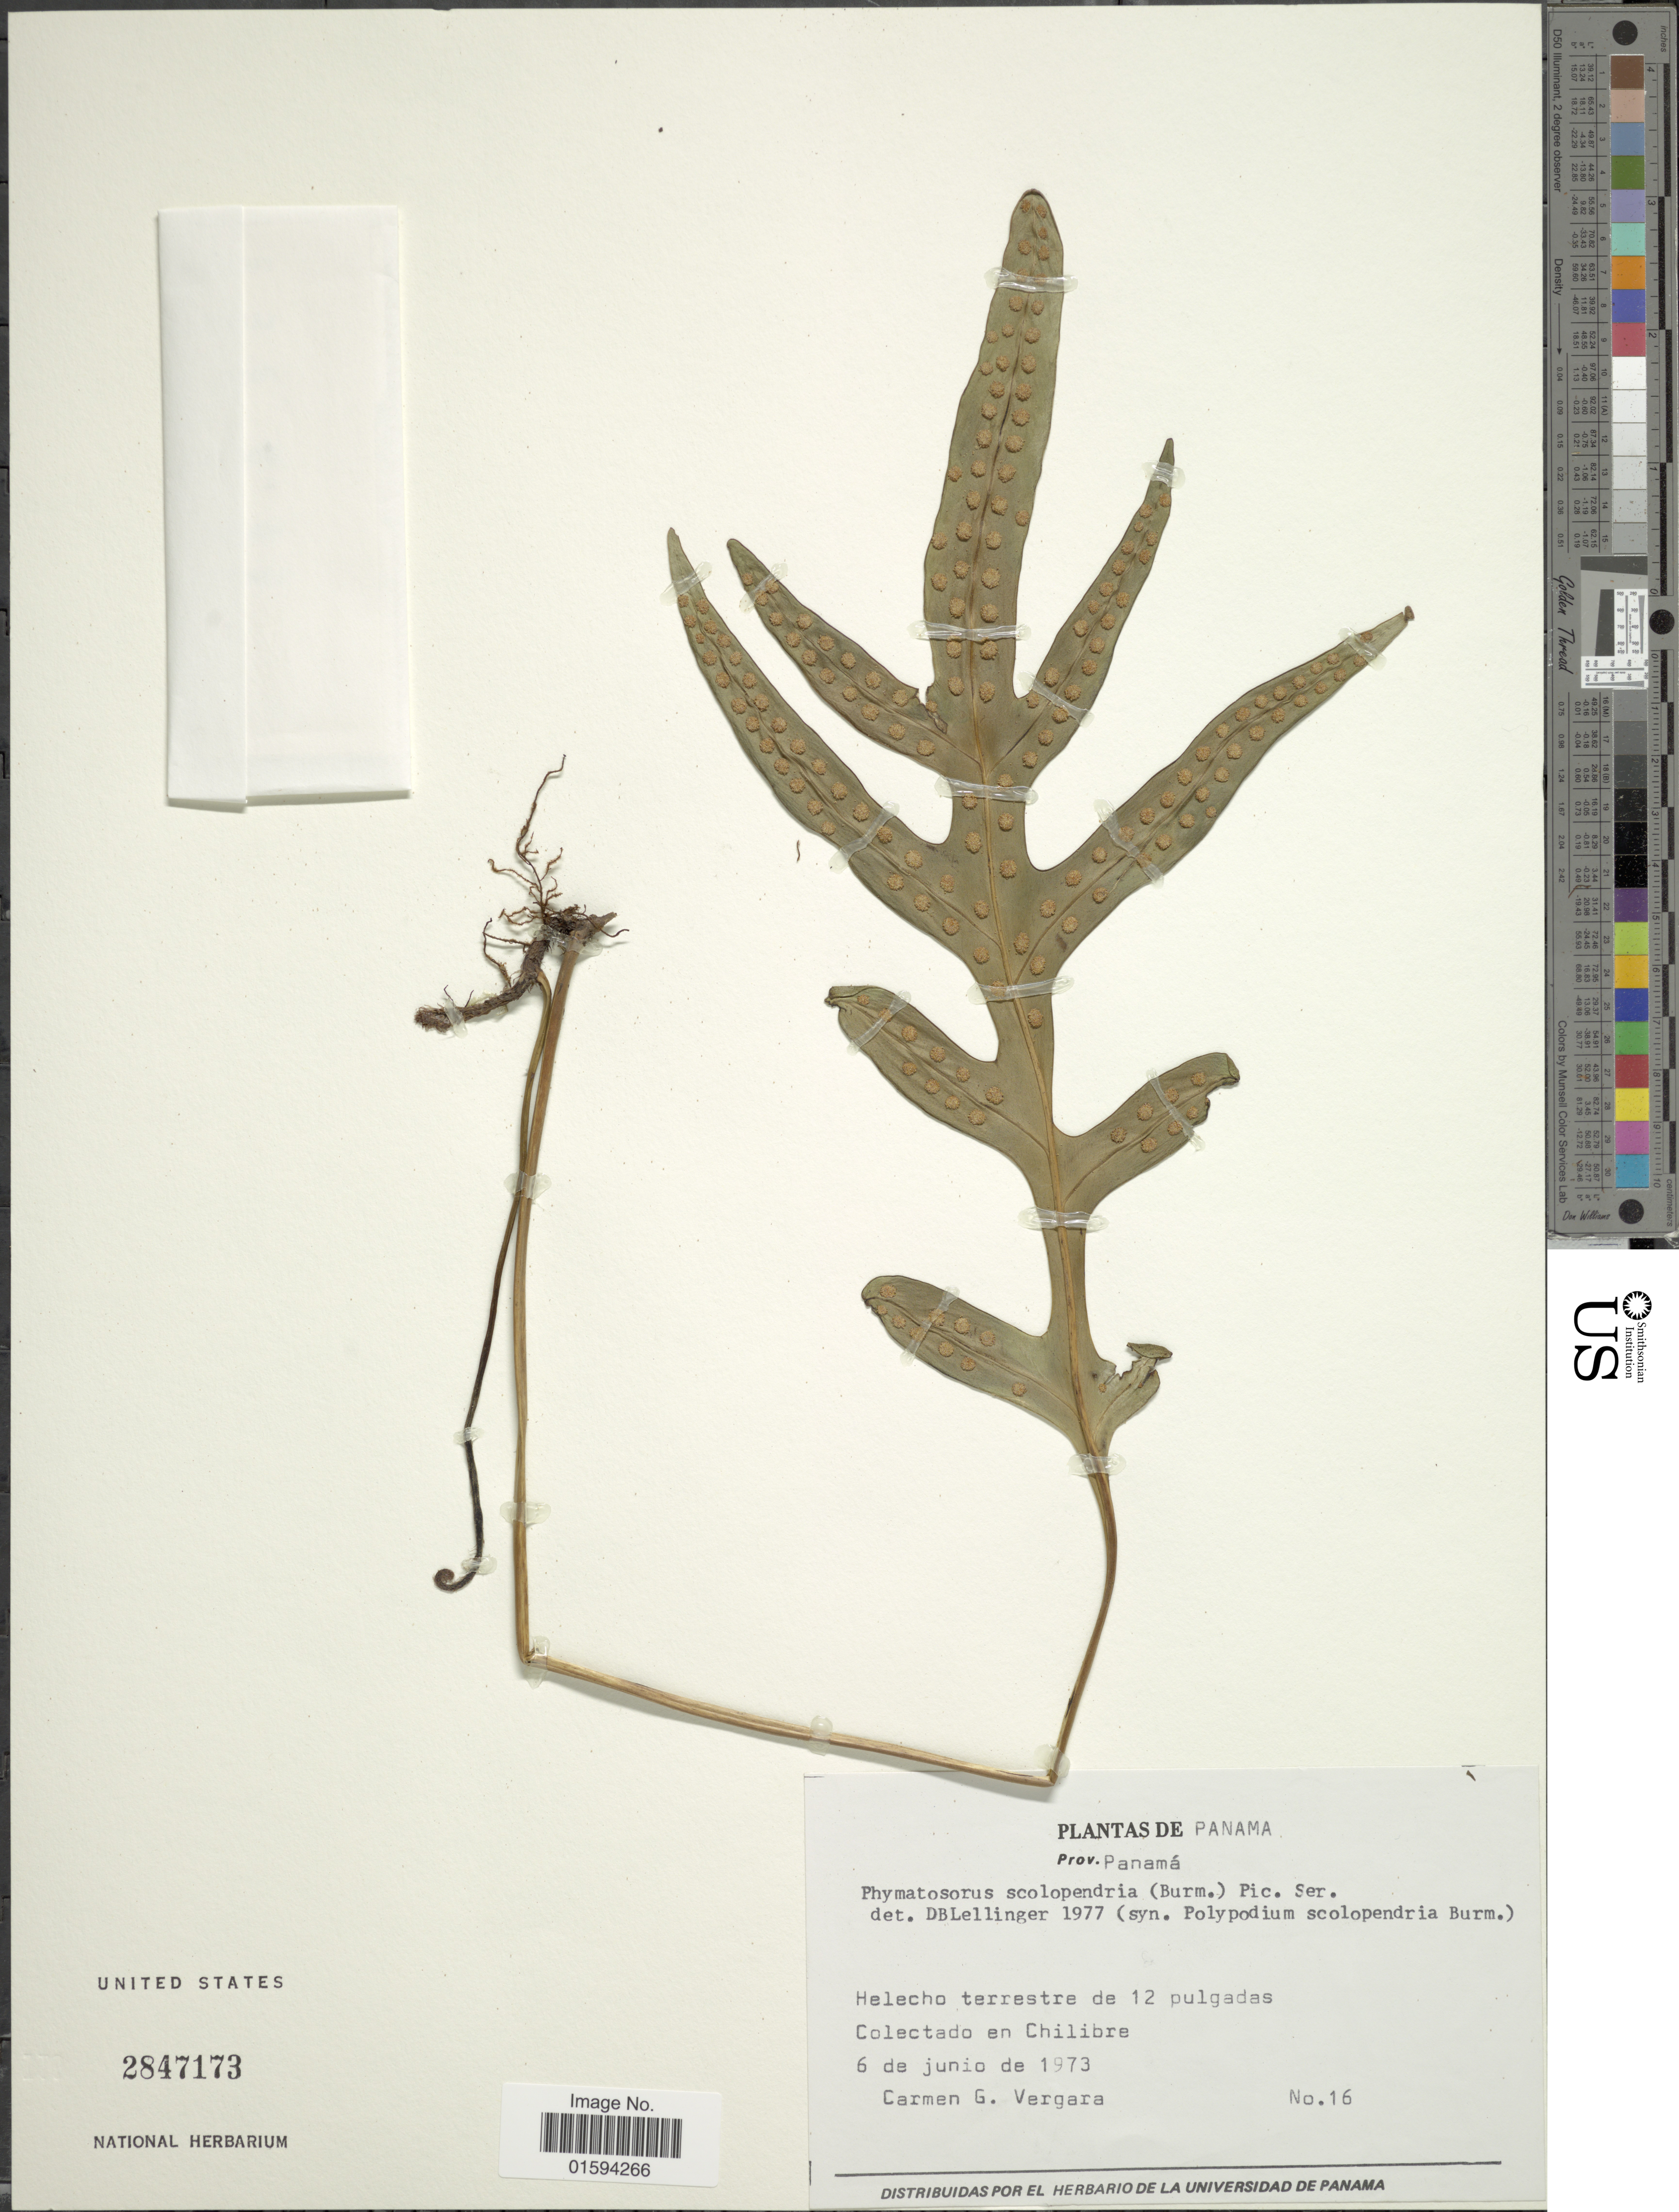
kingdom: Plantae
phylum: Tracheophyta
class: Polypodiopsida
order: Polypodiales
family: Polypodiaceae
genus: Polypodium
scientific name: Polypodium scolopendria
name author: Burm. f.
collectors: C. Vergara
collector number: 16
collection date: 1973-06-06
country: Panama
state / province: Panamá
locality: Colectado en Chilibre.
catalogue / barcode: US 2847173